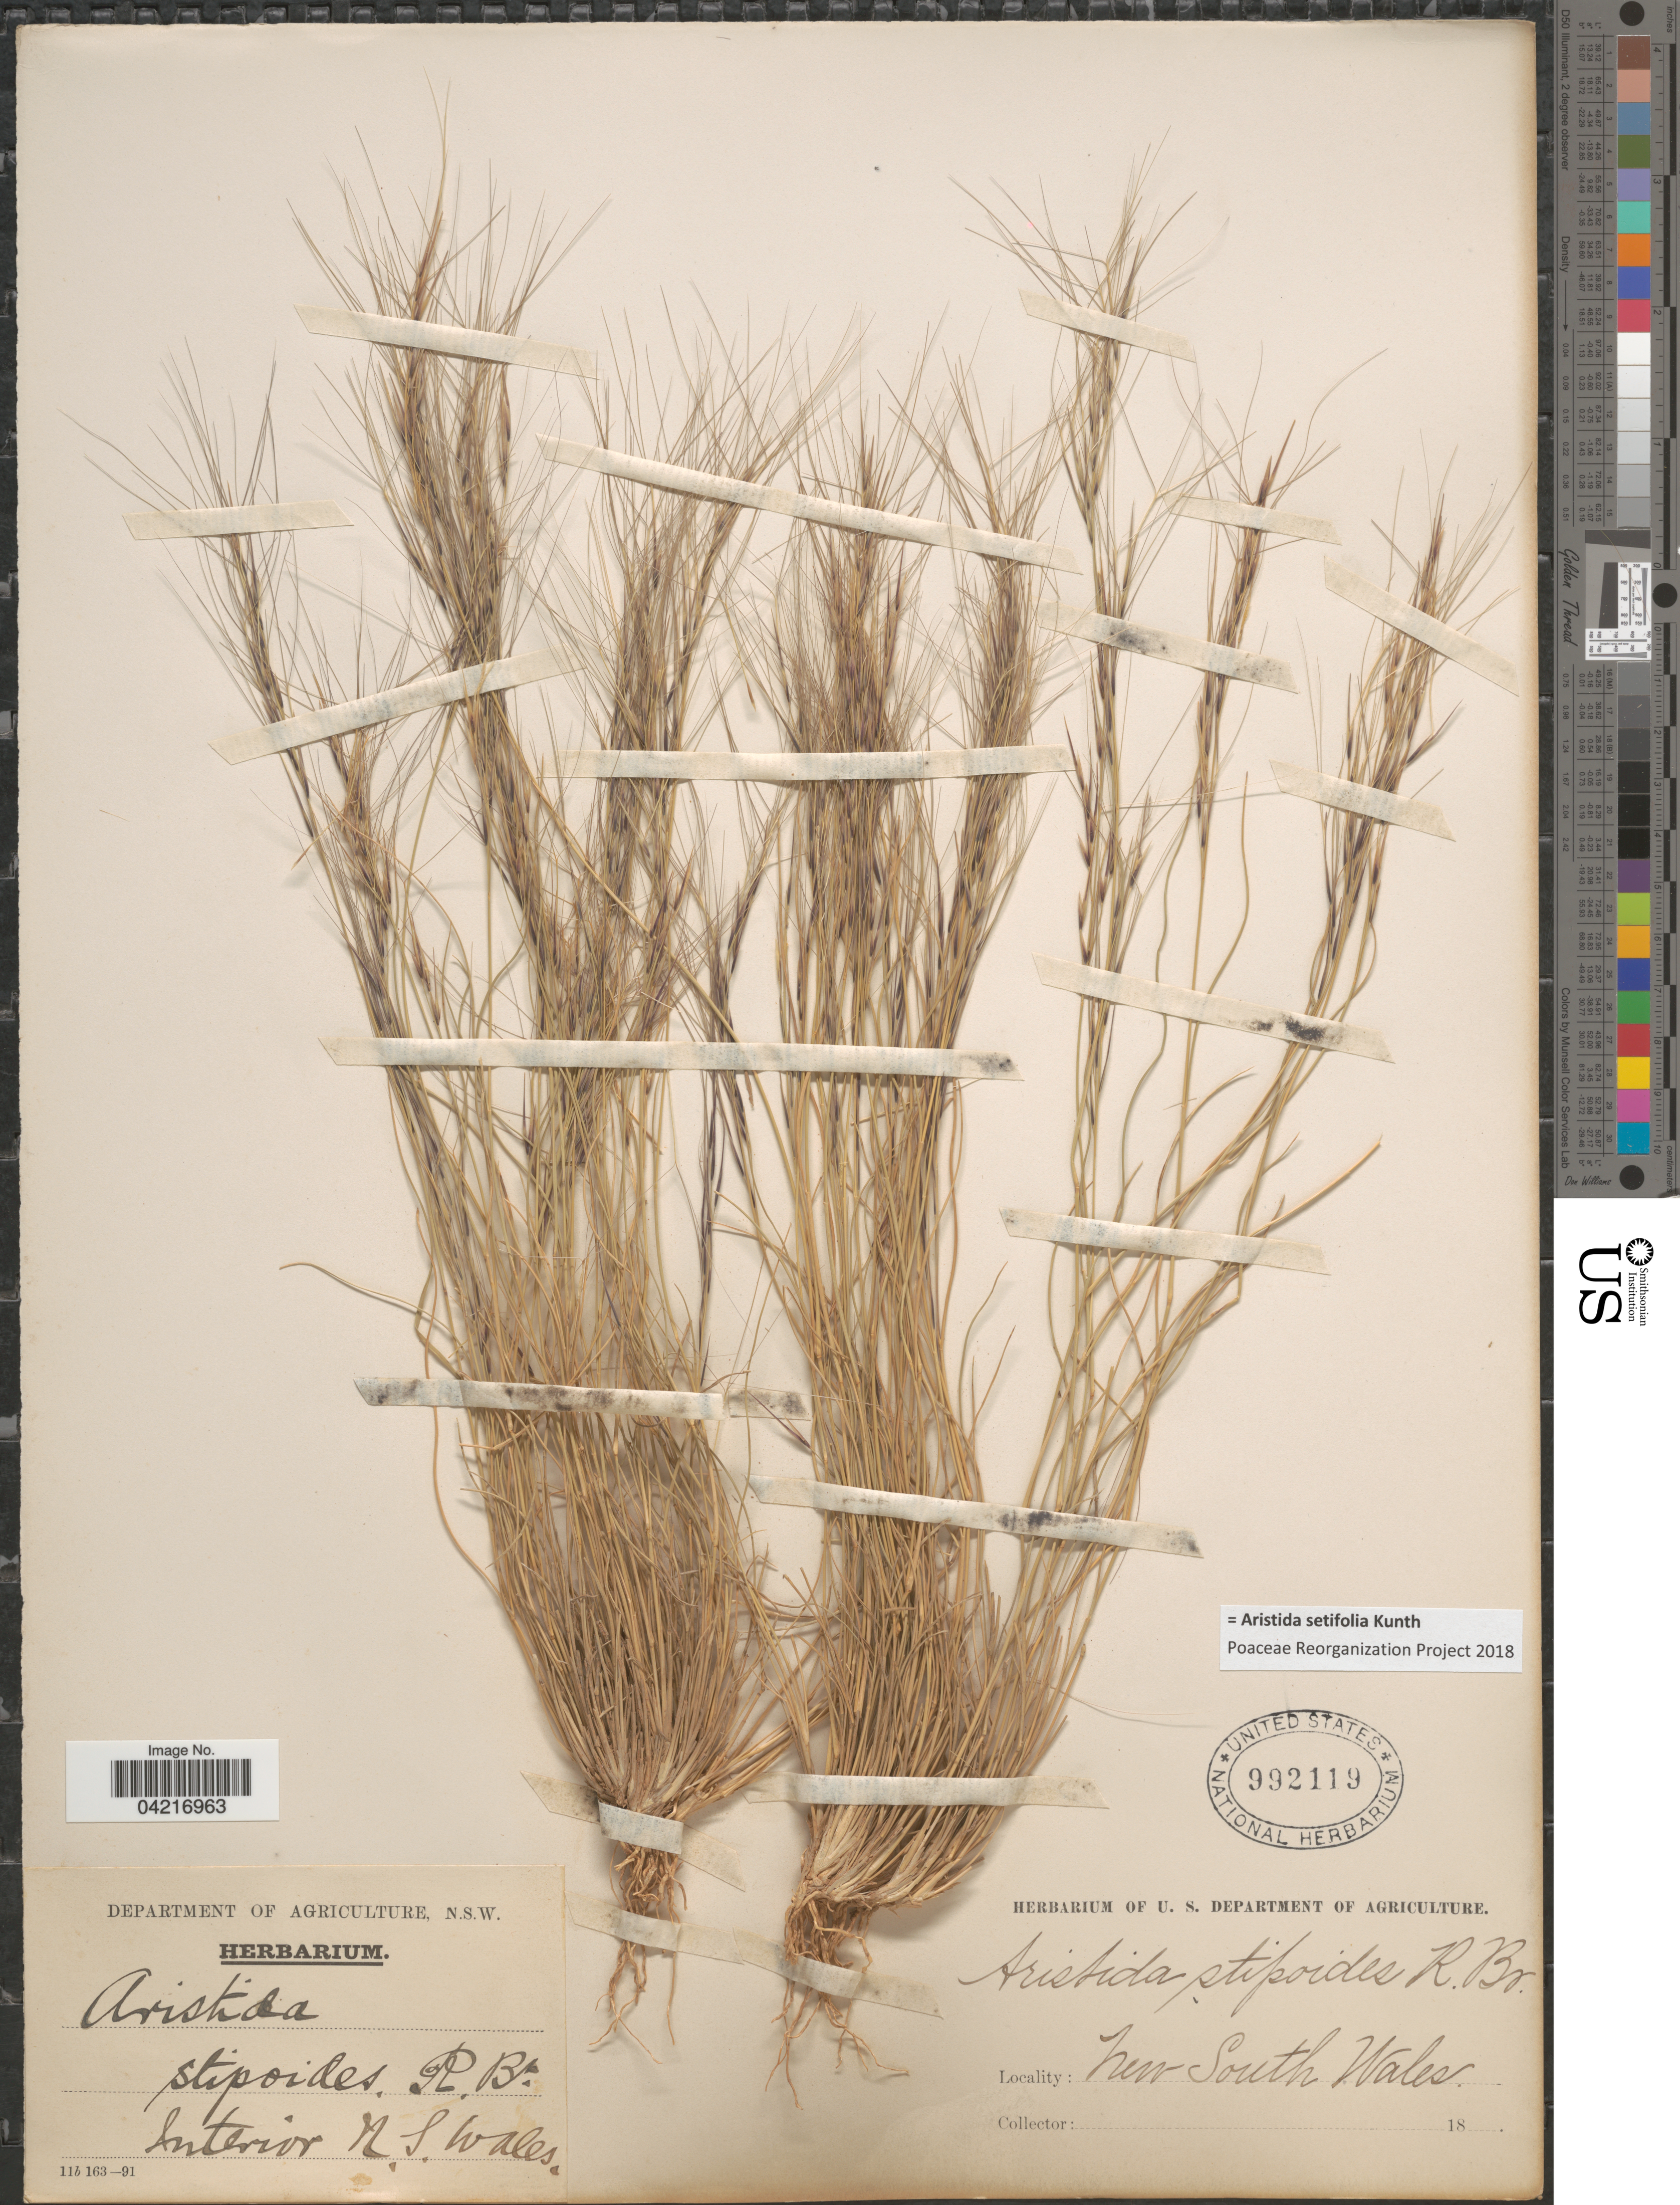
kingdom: Plantae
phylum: Tracheophyta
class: Liliopsida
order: Poales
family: Poaceae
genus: Aristida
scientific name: Aristida setifolia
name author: Kunth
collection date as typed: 18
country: Australia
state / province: New South Wales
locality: Interior.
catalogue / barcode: US 992119